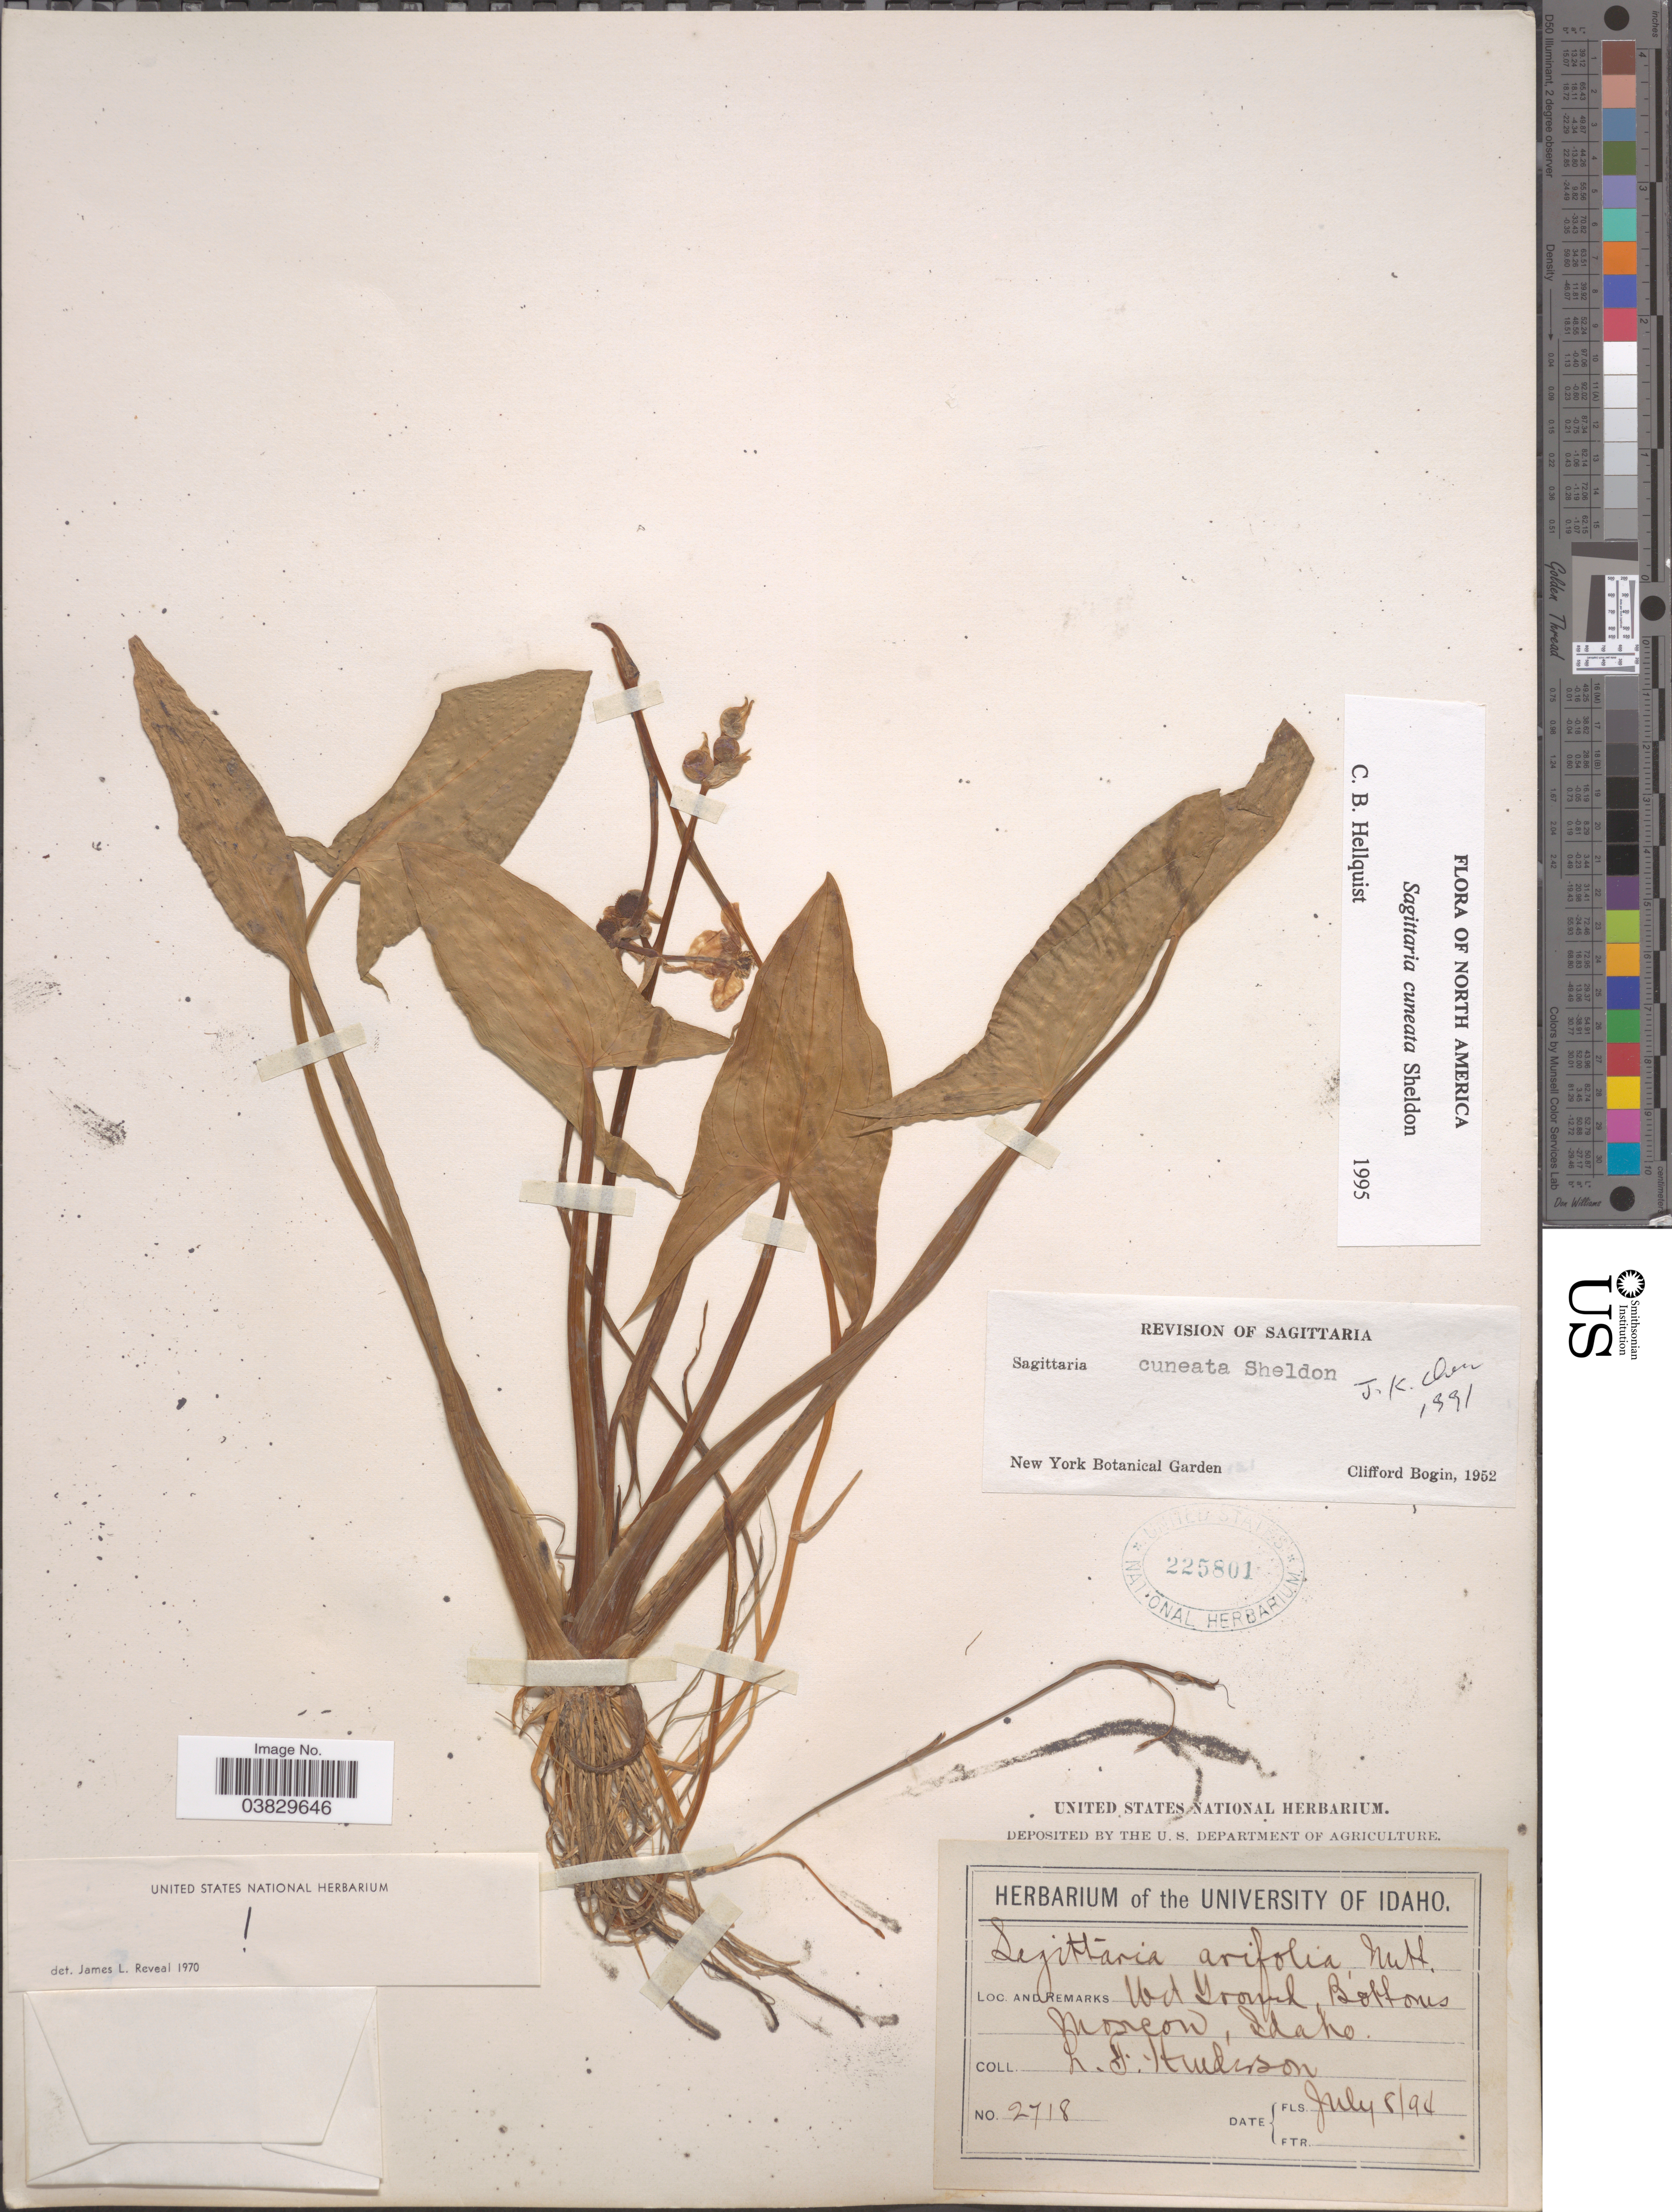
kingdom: Plantae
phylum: Tracheophyta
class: Liliopsida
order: Alismatales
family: Alismataceae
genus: Sagittaria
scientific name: Sagittaria cuneata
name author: E. Sheld.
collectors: L. F. Hudson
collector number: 2718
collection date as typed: Transcribed d/m/y: 8/7/94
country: United States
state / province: Idaho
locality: Wet Ground, Bottoms Moscow.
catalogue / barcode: US 225801